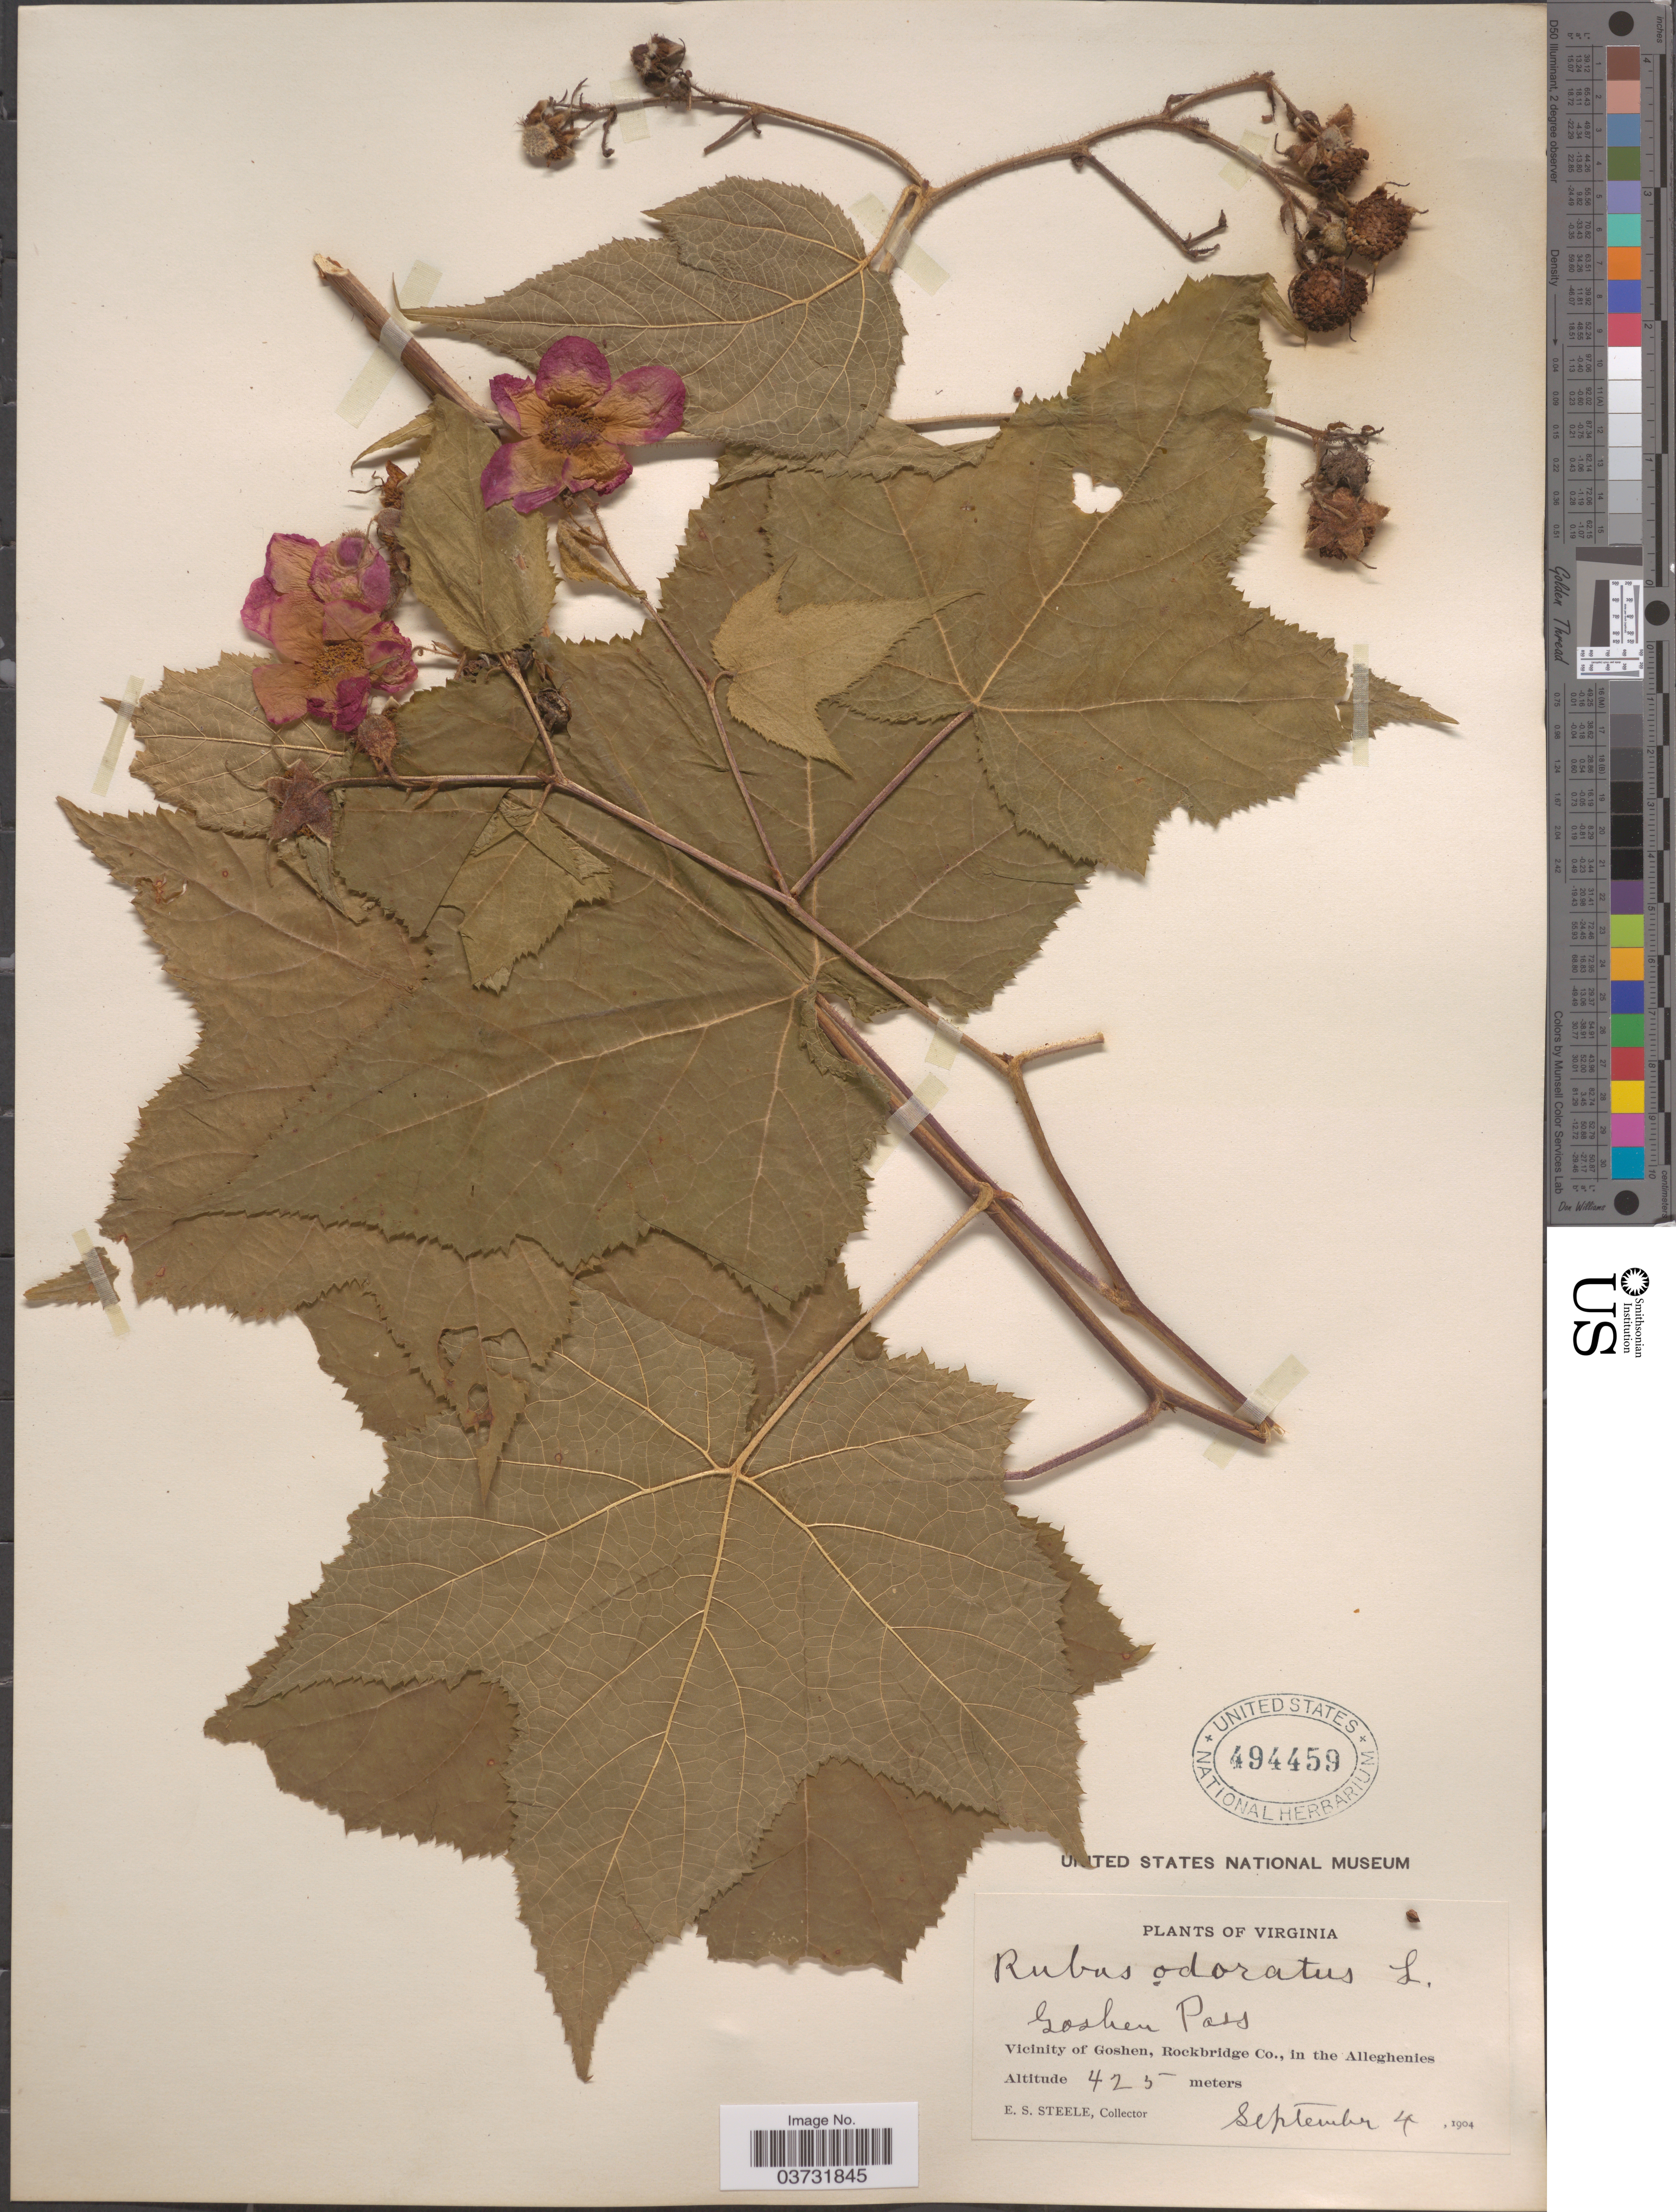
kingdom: Plantae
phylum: Tracheophyta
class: Magnoliopsida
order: Rosales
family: Rosaceae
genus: Rubus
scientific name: Rubus odoratus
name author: L.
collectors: E. Steele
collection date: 1904-09-04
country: United States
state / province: Virginia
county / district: Rockbridge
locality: Goshen Pass. Vicinity of Goshen, in the Alleghenies.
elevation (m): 425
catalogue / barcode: US 494459